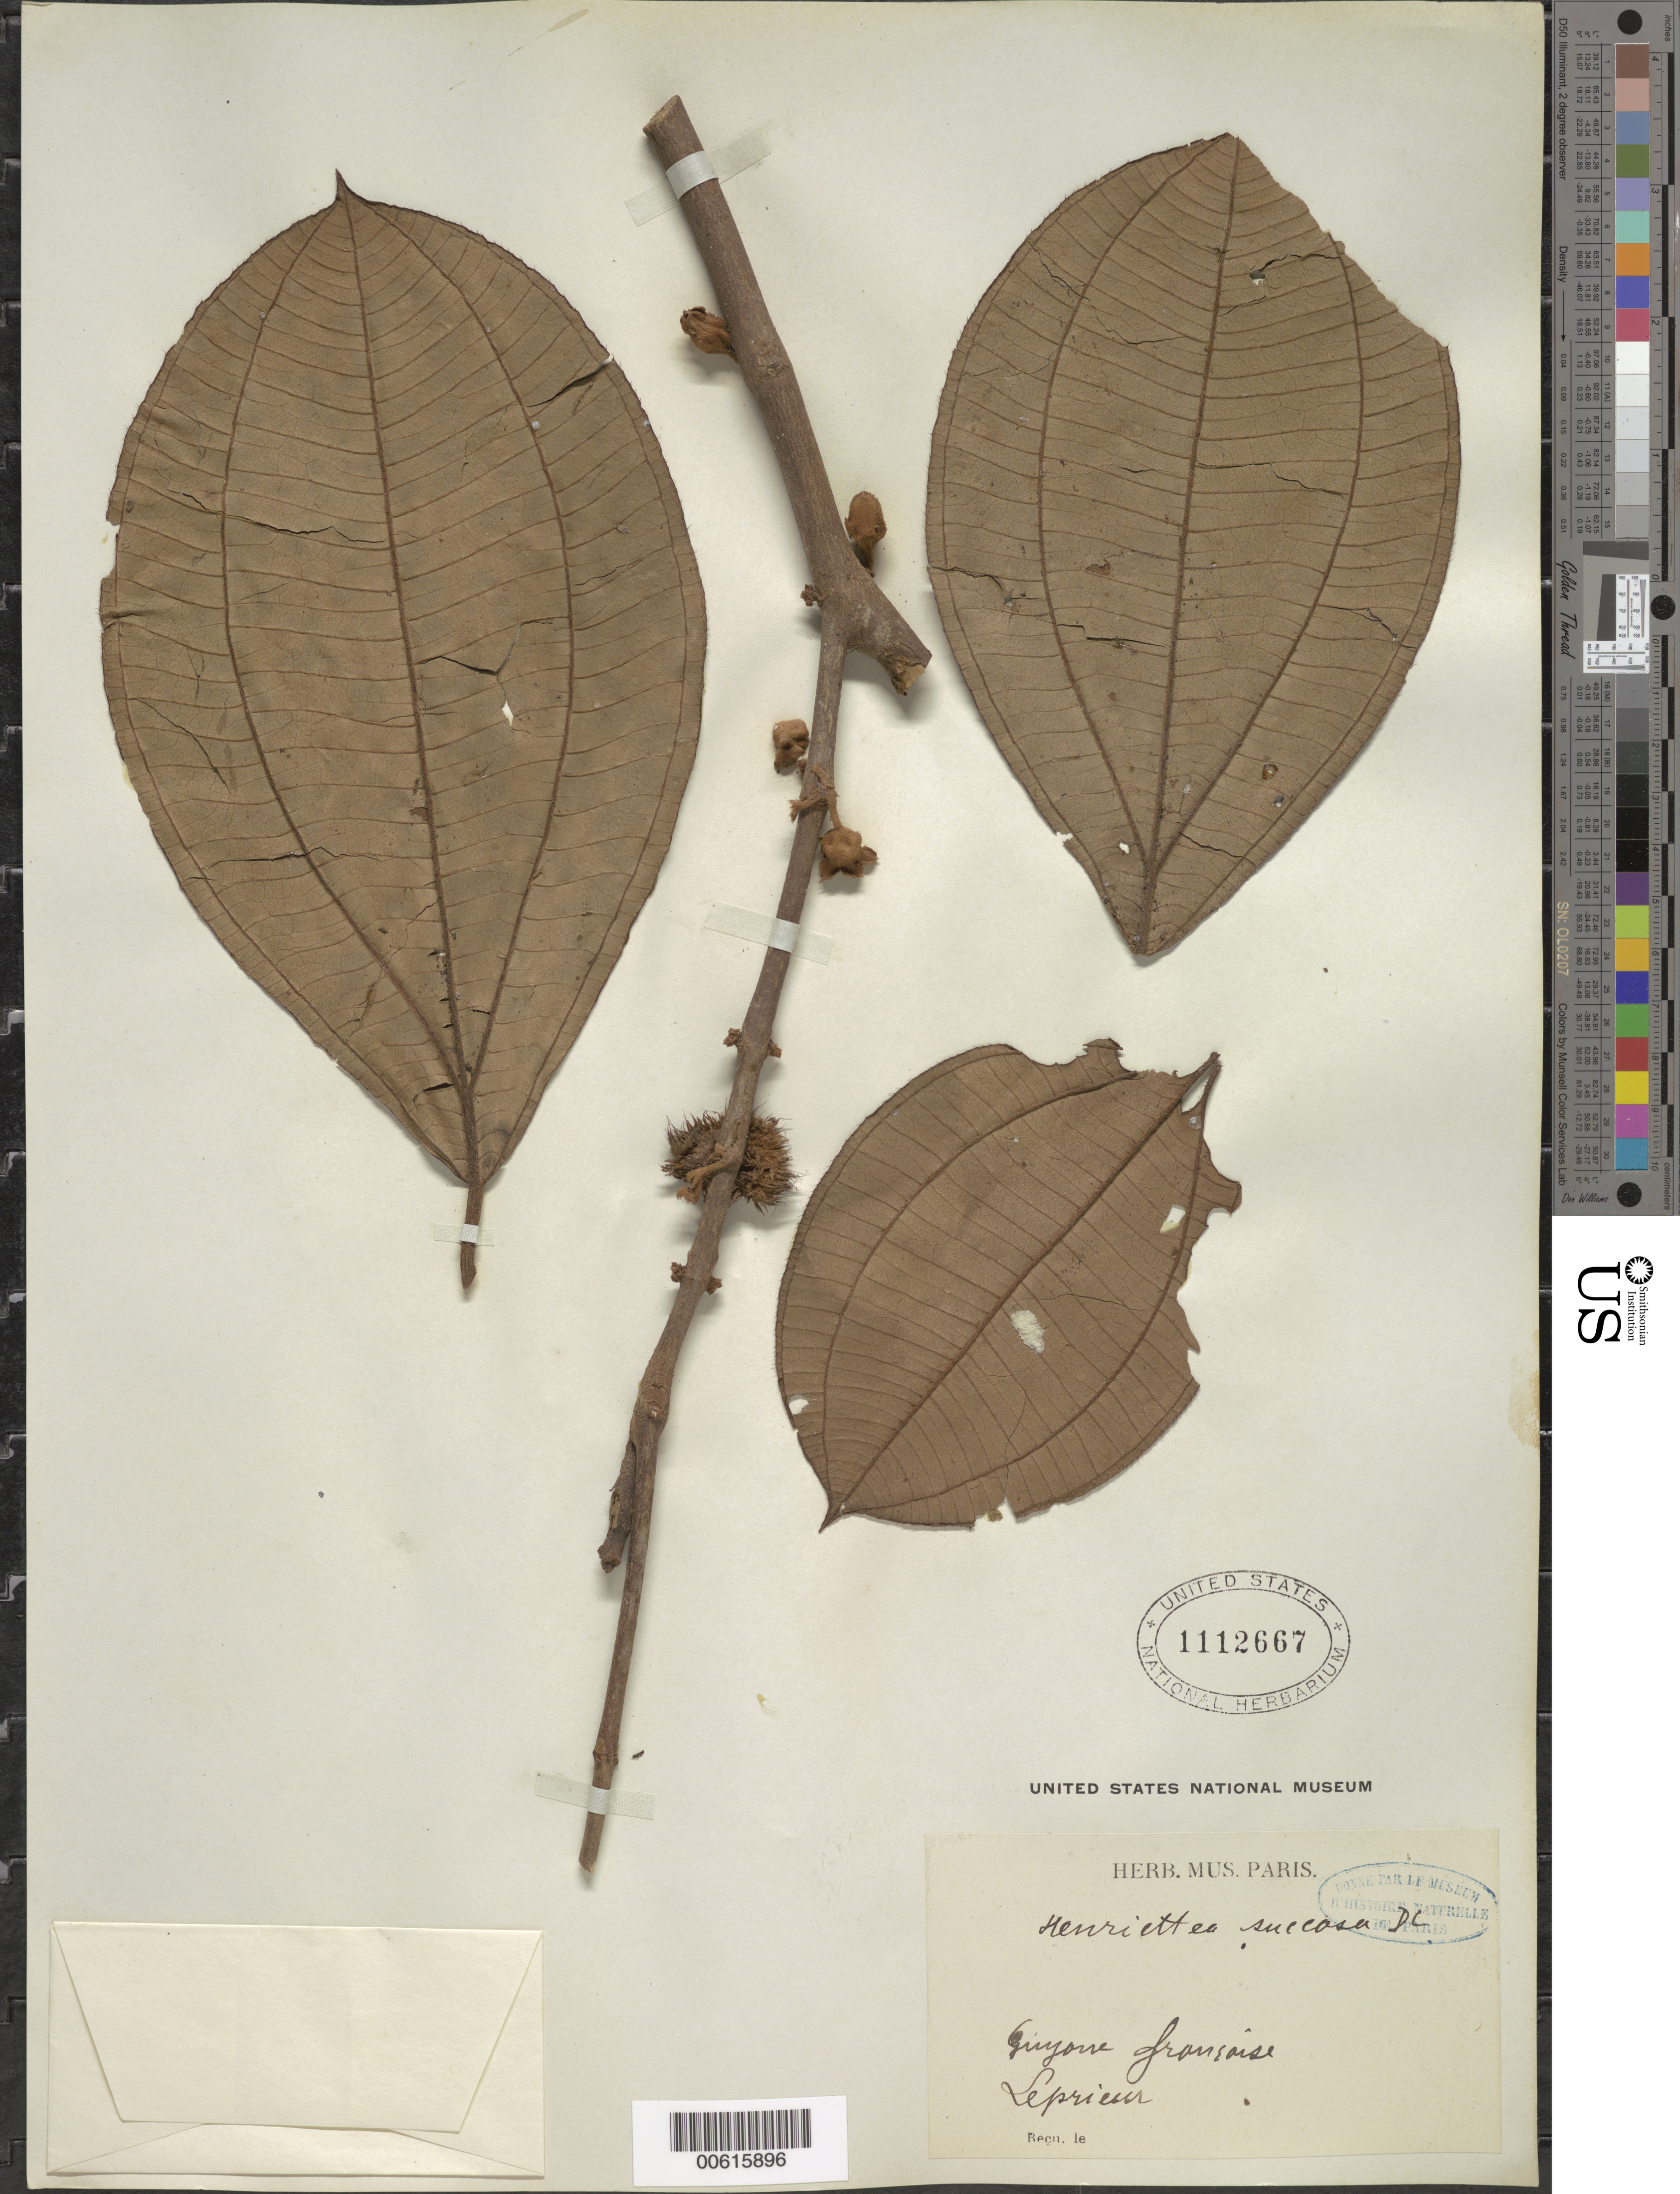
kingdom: Plantae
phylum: Tracheophyta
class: Magnoliopsida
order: Myrtales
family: Melastomataceae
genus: Henriettea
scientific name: Henriettea succosa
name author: (Aubl.) DC.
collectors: F. M. R. Leprieur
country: French Guiana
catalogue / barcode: US 1112667